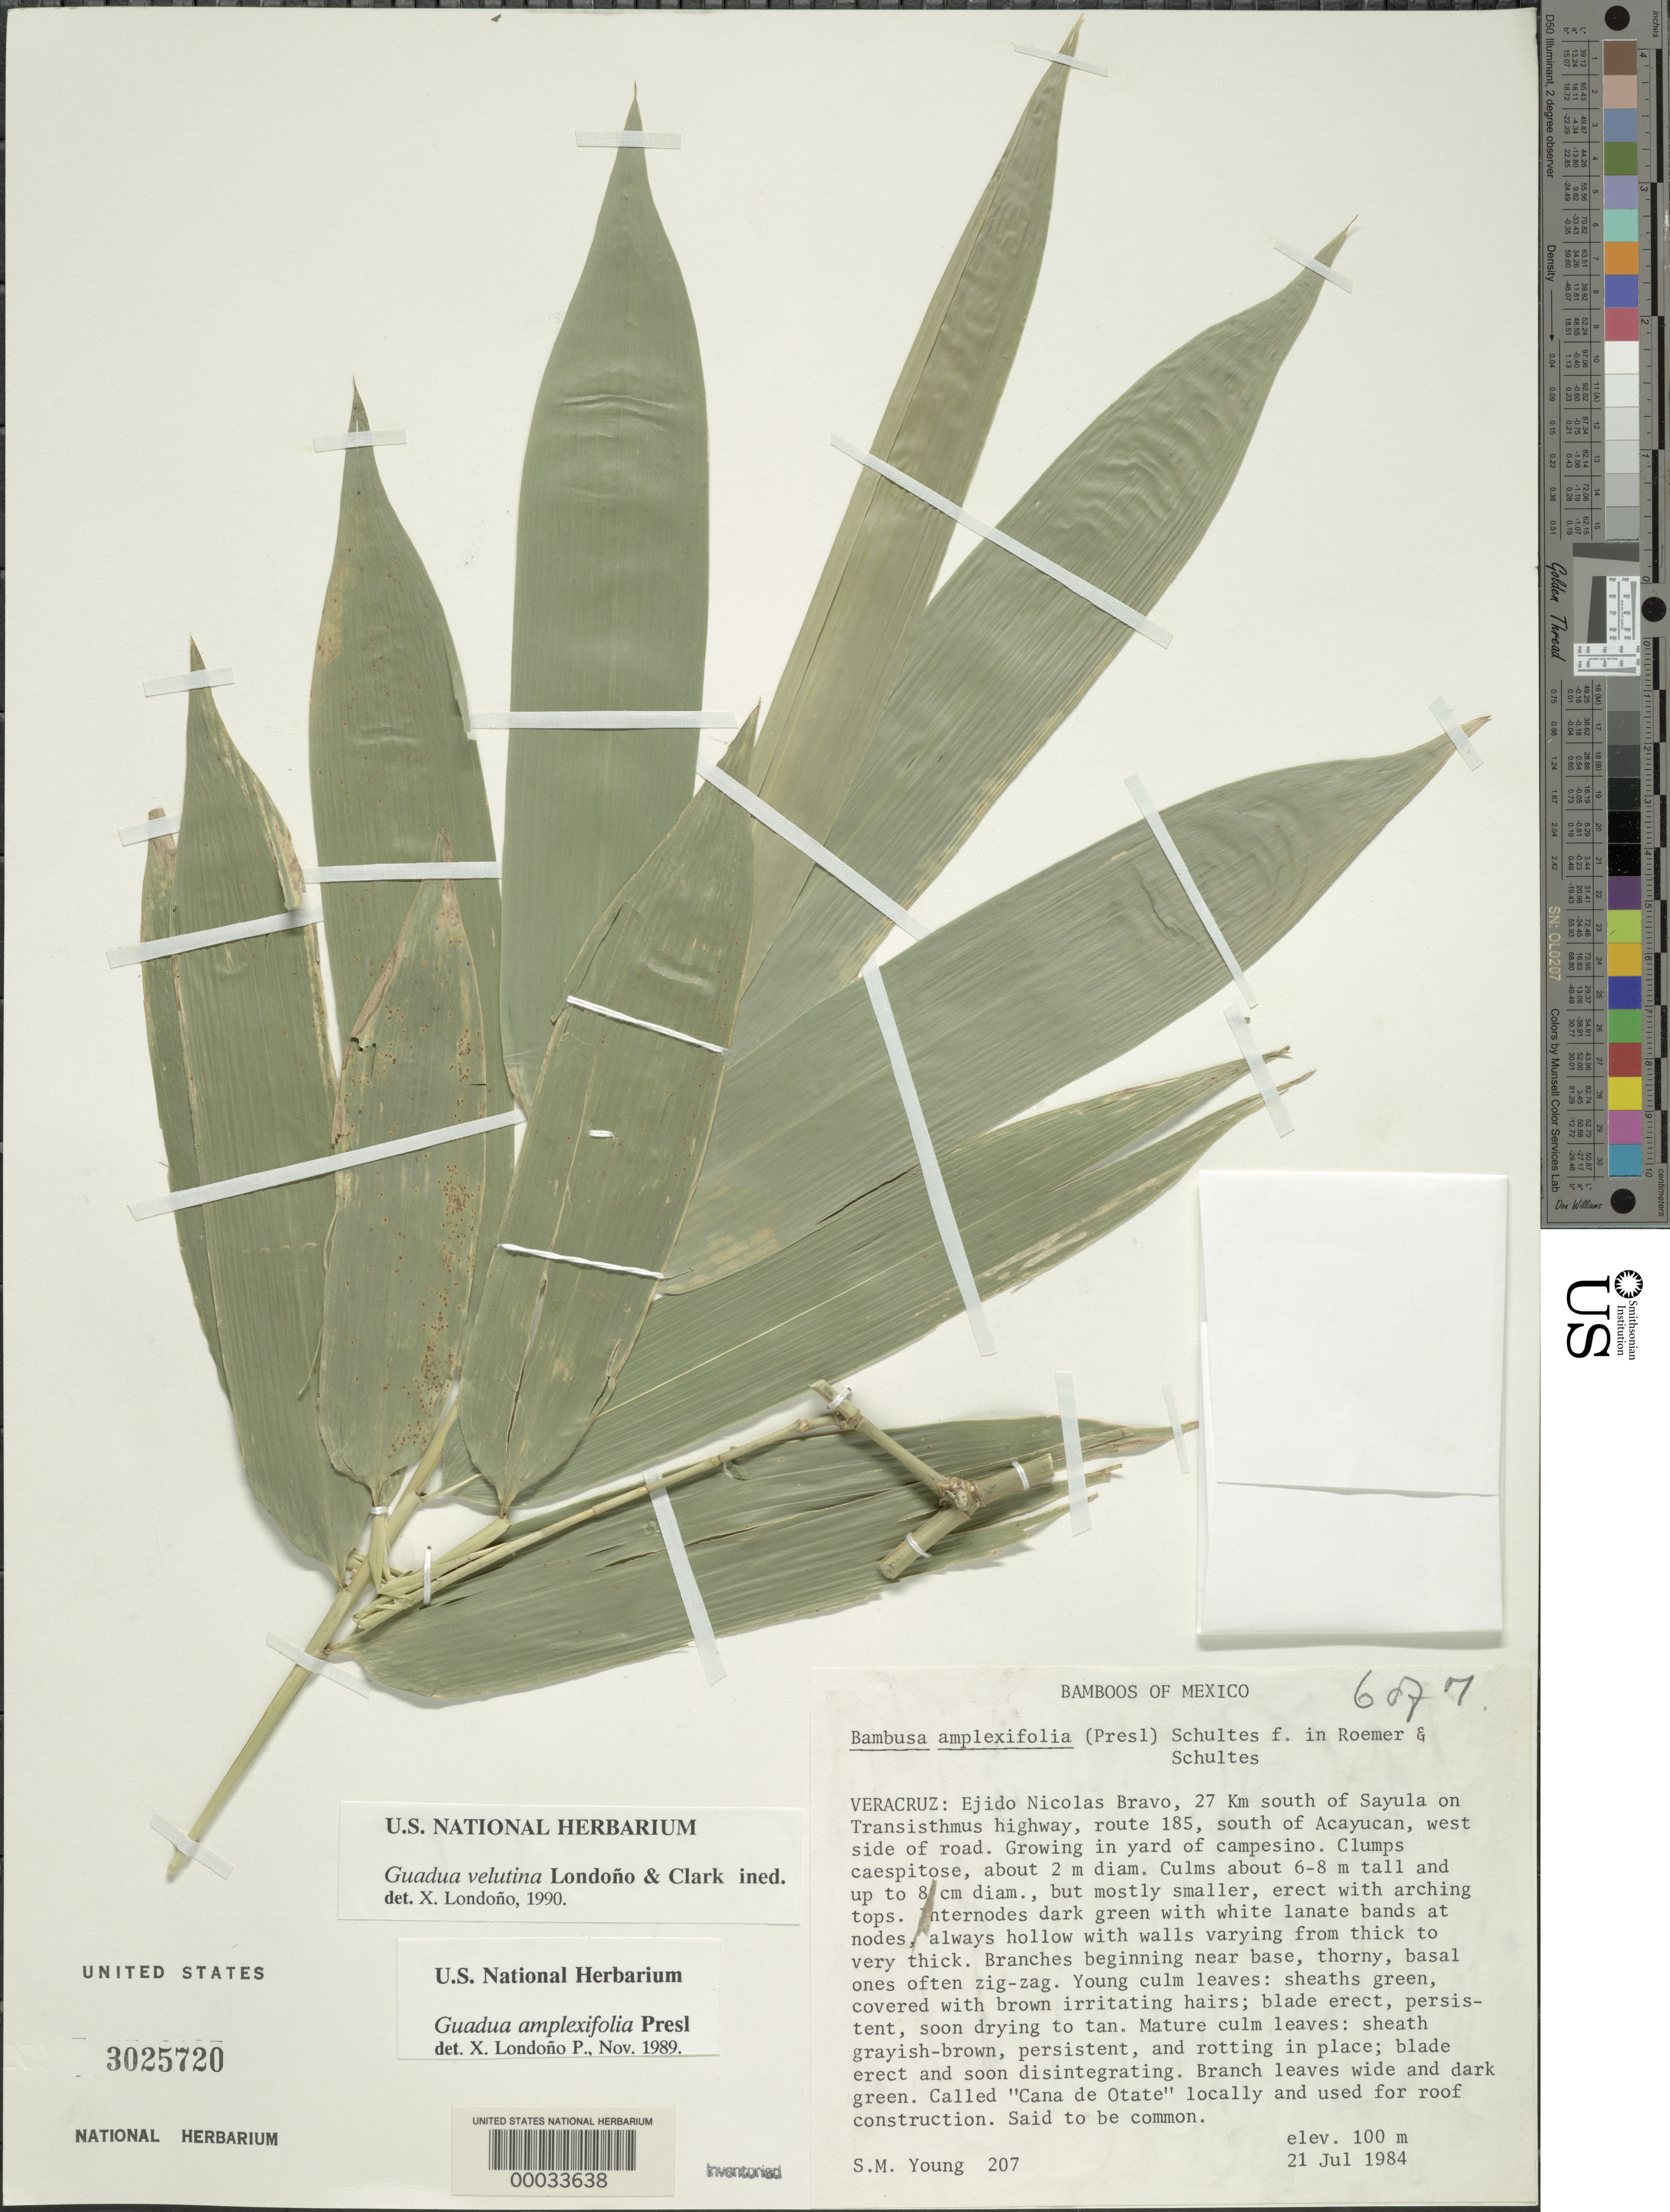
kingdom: Plantae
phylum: Tracheophyta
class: Liliopsida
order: Poales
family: Poaceae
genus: Guadua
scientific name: Guadua velutina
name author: Londoño & L.G. Clark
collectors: S. Young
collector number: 207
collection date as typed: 21 Jul 1984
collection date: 1984-07-21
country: Mexico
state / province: Veracruz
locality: Ejido Nicolas Bravo, 27 km S of Sayula on Transisthmus highway, route 185, S of Acayucan, W side of road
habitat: In yard of campesino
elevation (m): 100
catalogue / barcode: US 3025720